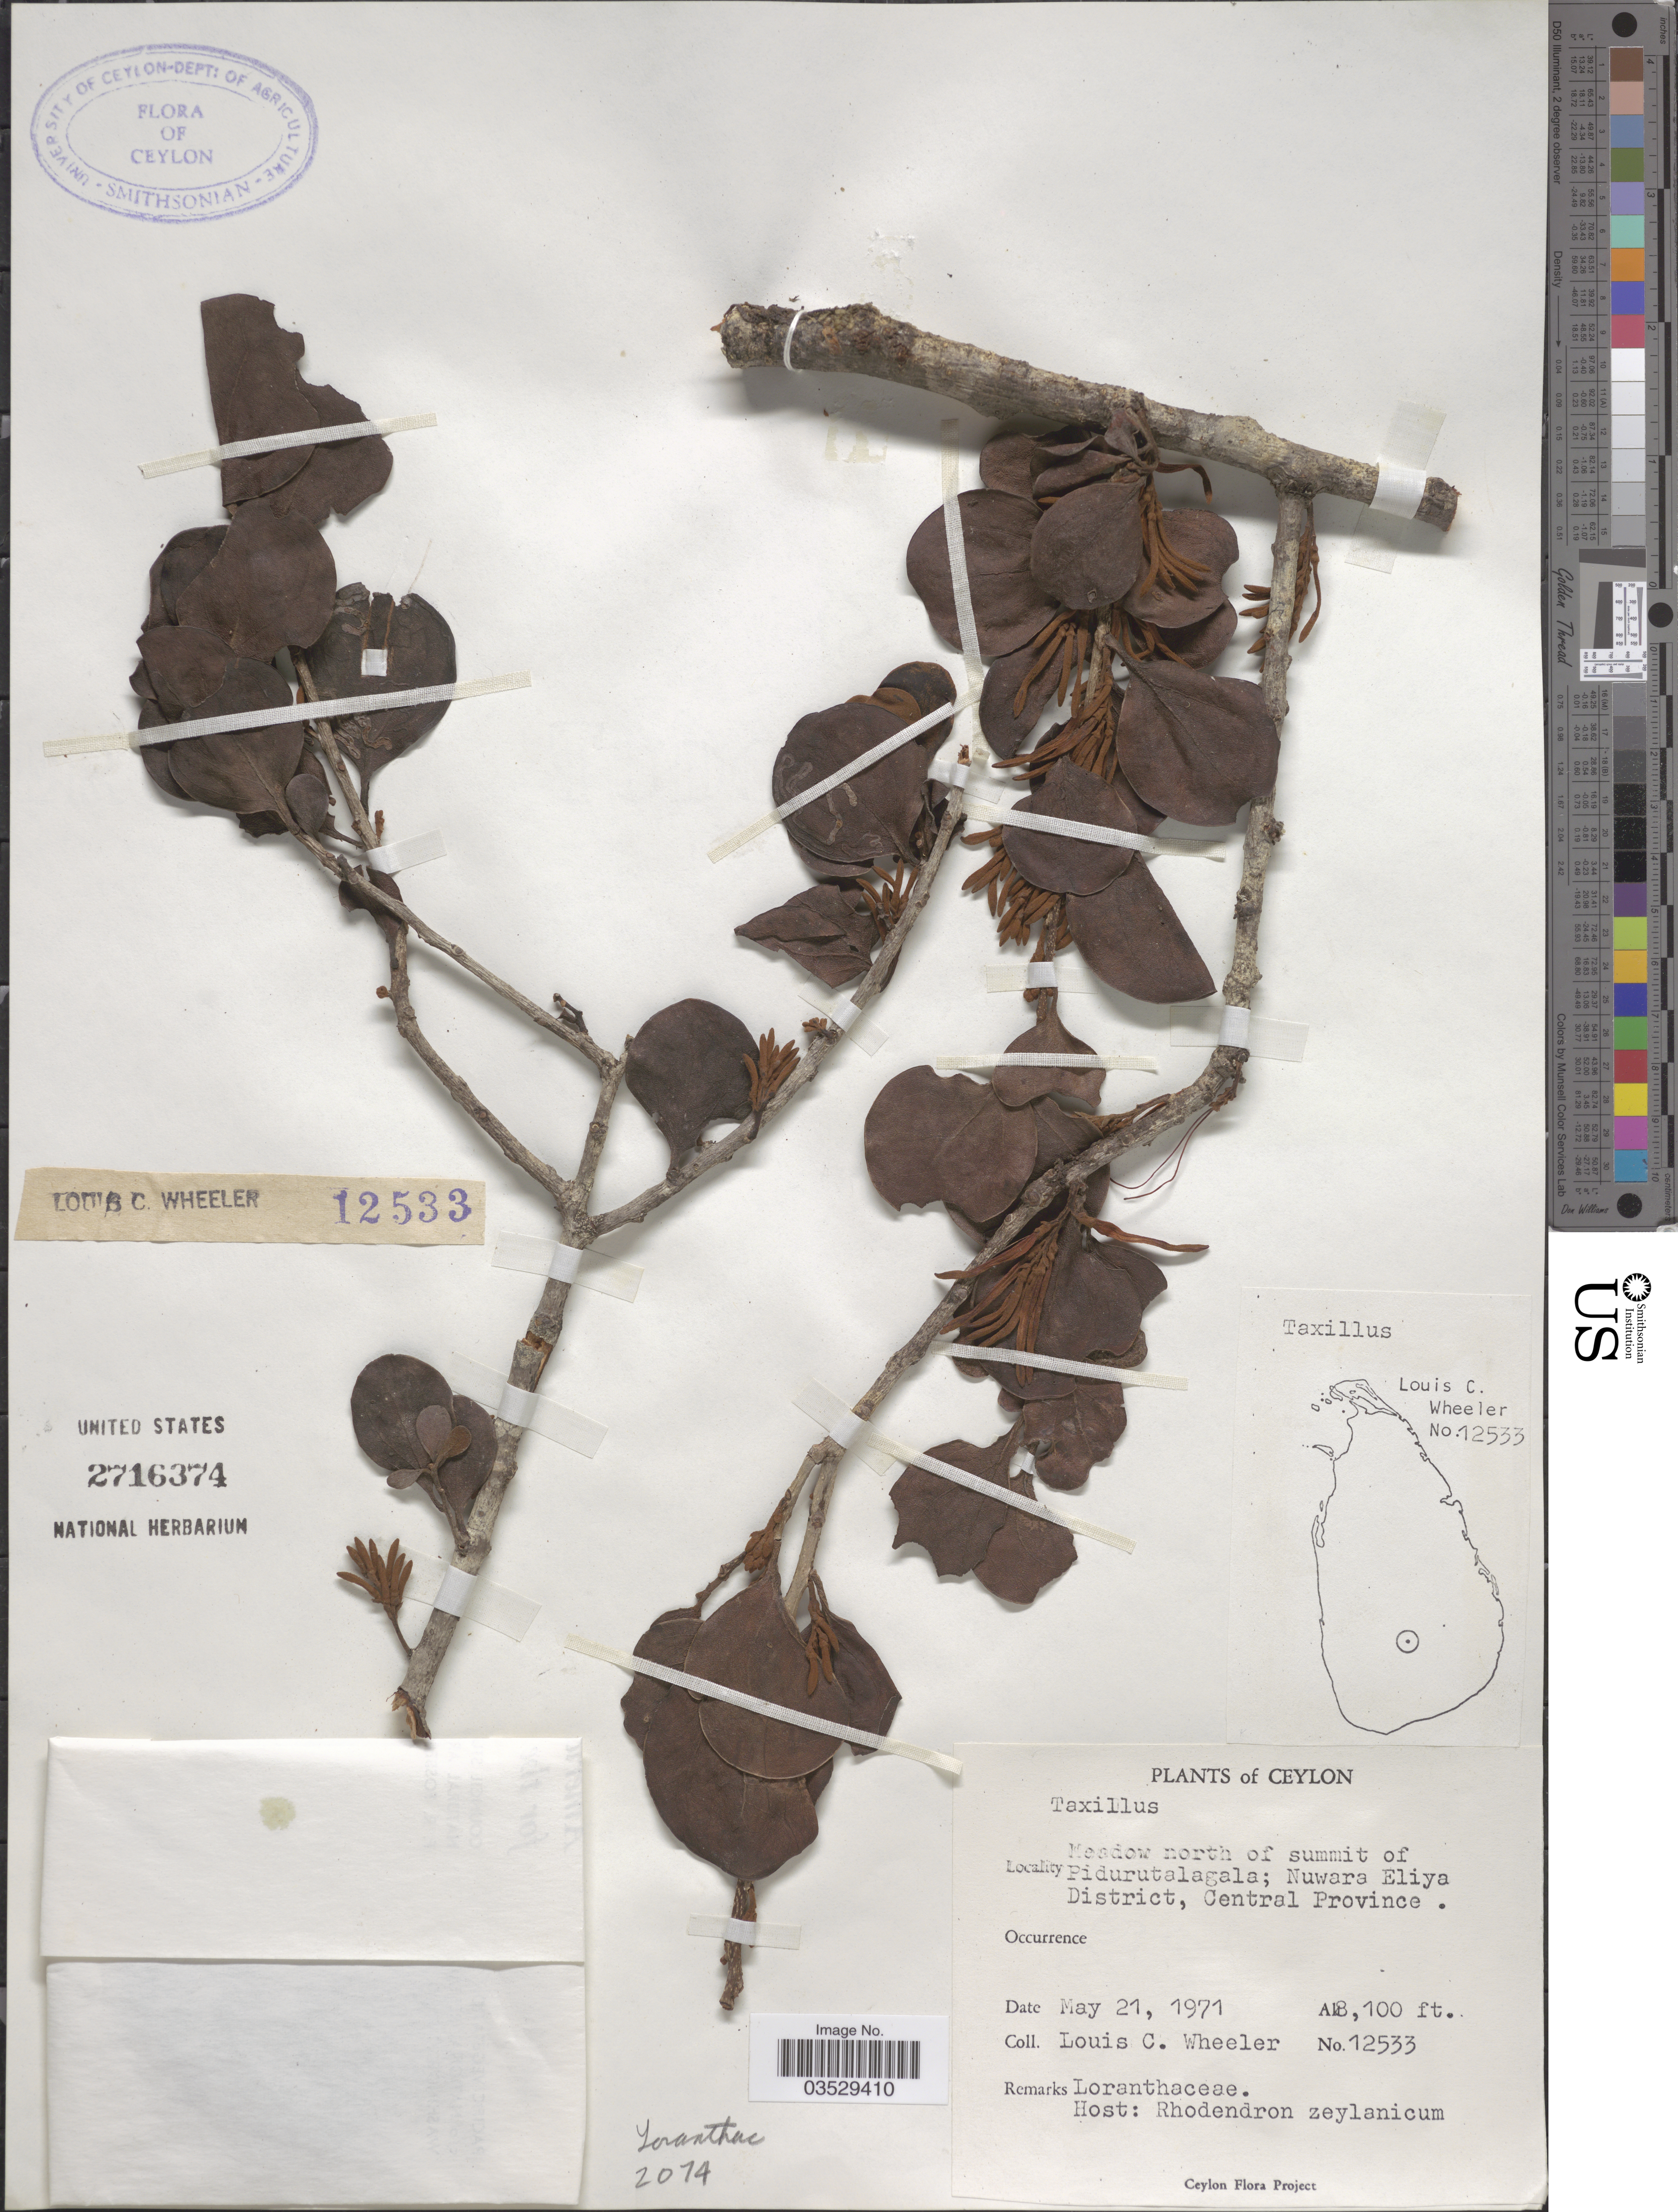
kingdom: Plantae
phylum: Tracheophyta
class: Magnoliopsida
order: Santalales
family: Loranthaceae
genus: Taxillus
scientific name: Taxillus sp.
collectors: L. C. Wheeler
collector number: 12533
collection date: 1971-05-21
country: Sri Lanka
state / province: Central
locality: Ceylon. Meadow north of summit of Pidurutalagala; Nuwara Eliya District.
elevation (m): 2469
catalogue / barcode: US 2716374